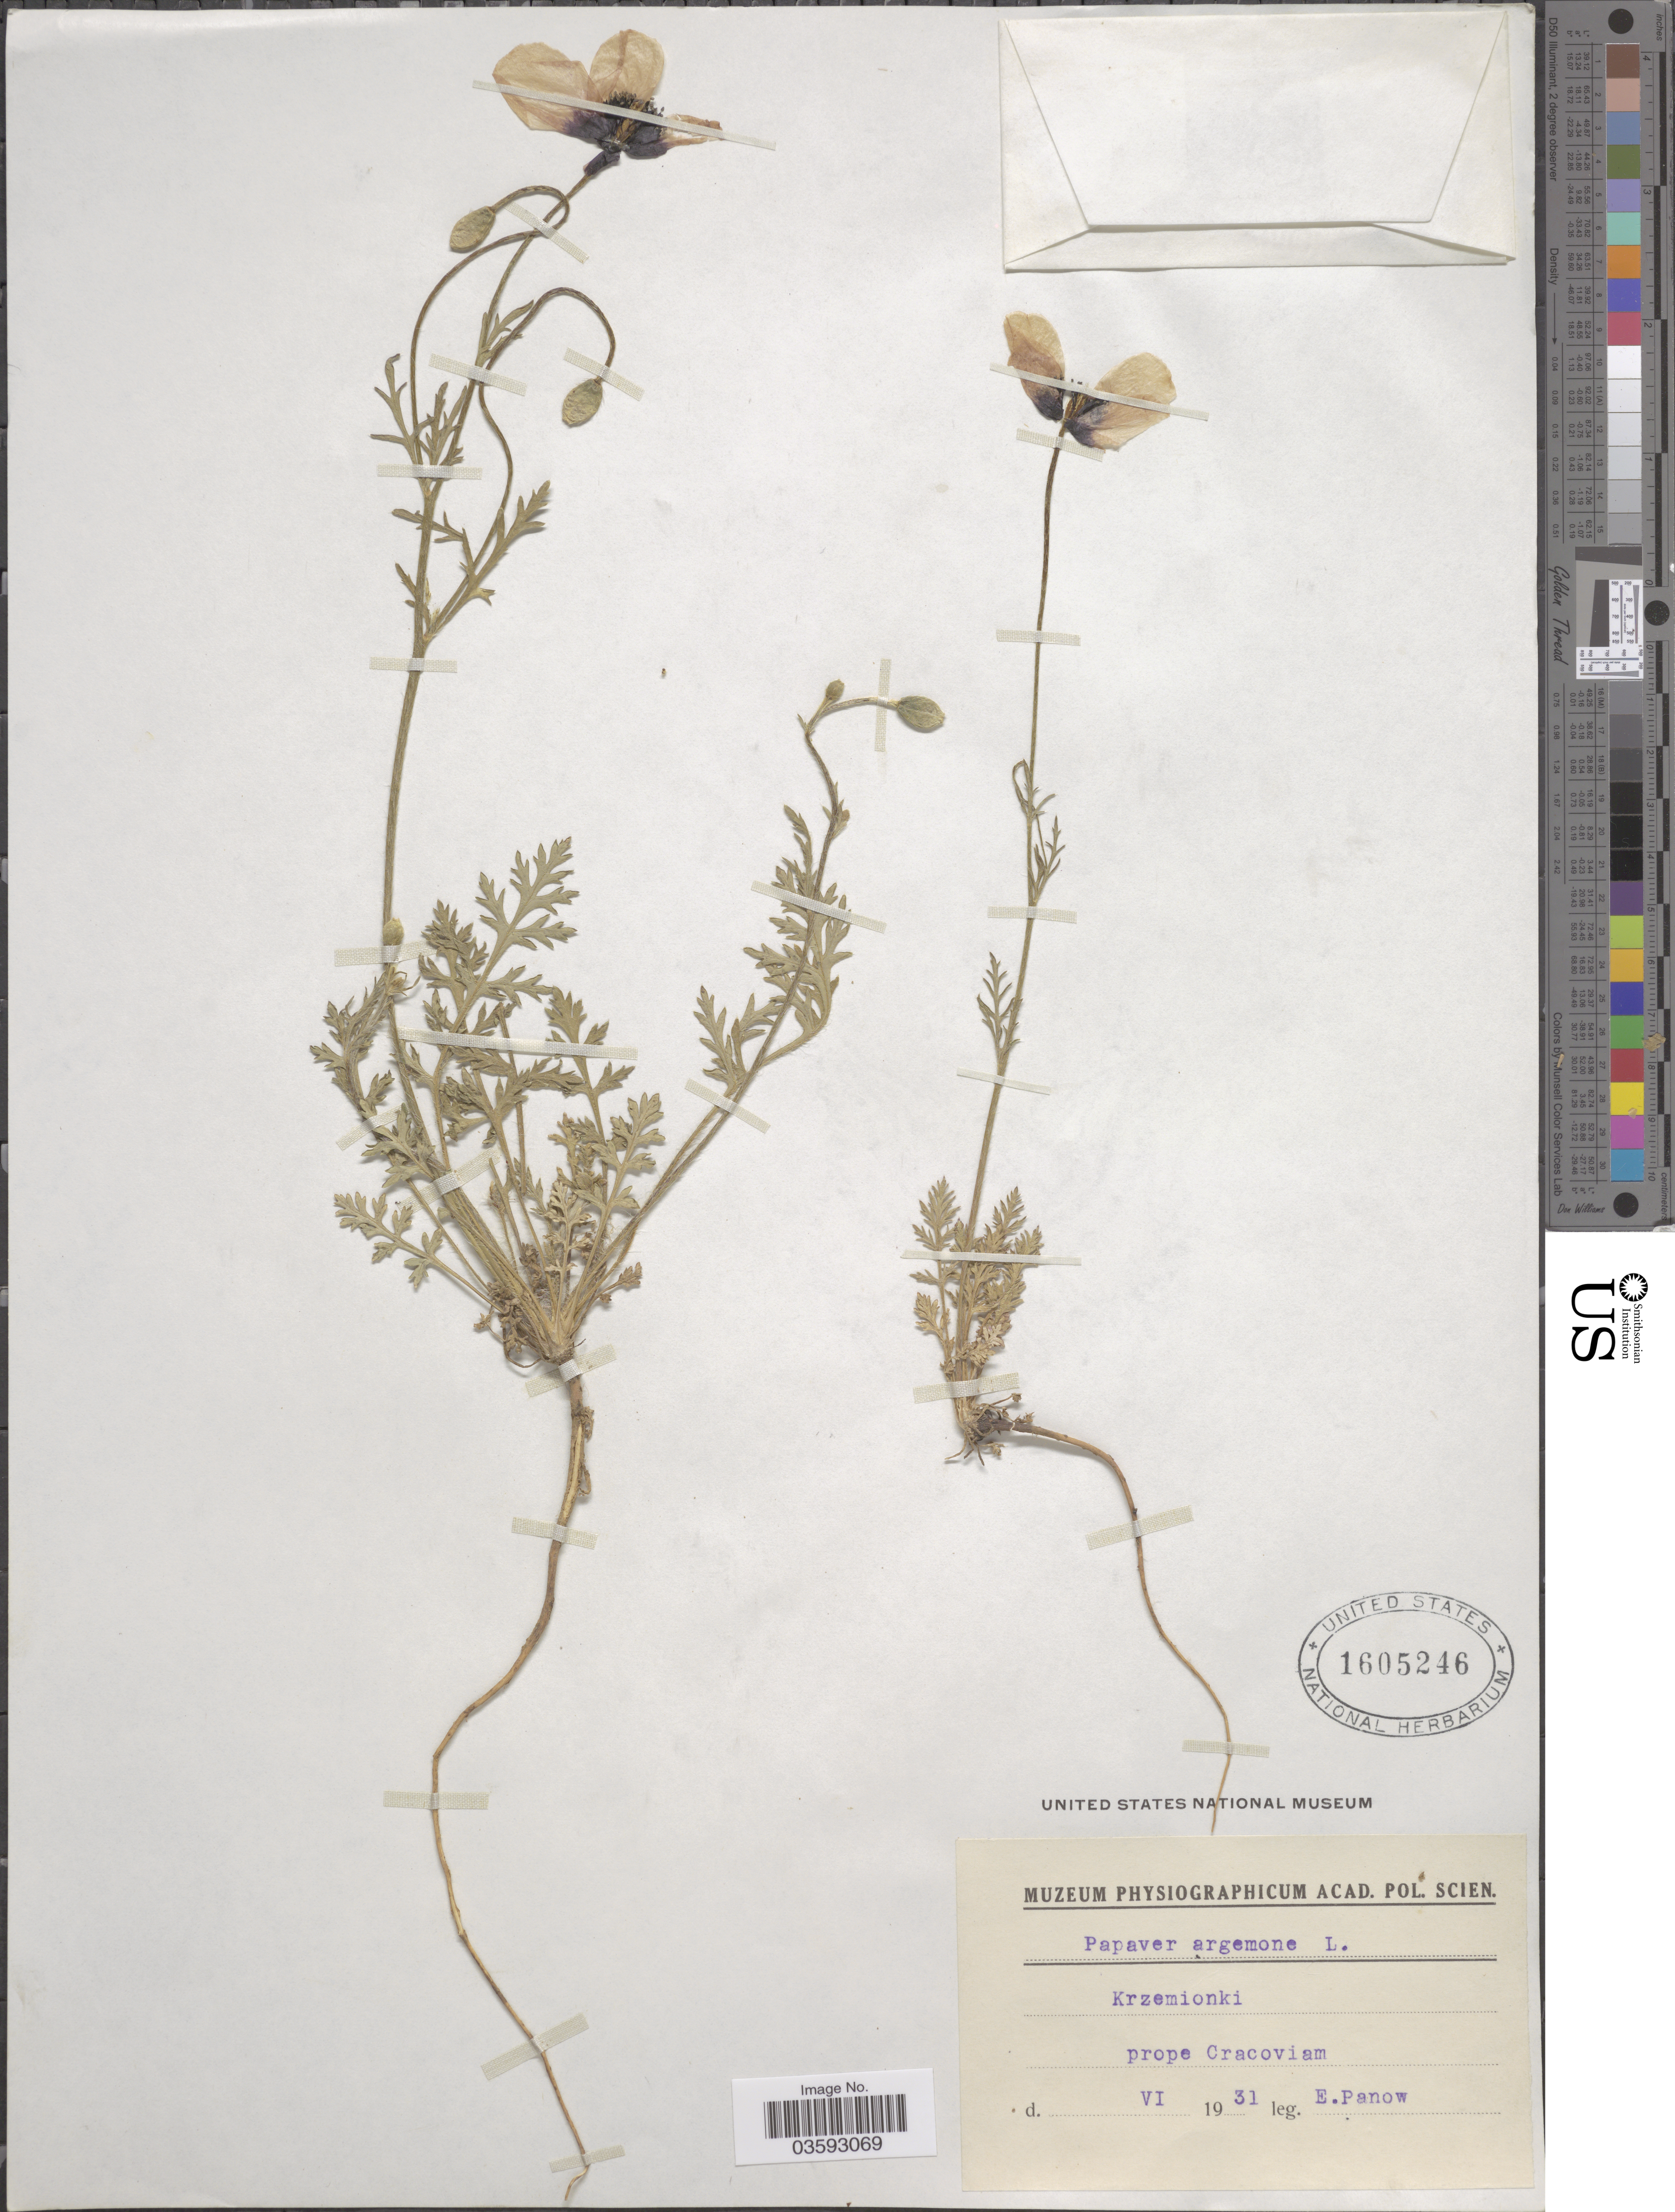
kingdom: Plantae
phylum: Tracheophyta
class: Magnoliopsida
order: Ranunculales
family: Papaveraceae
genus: Papaver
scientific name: Papaver argemone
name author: L.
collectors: E. Panow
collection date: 1931-06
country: Poland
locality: Krzemionki prope Cracoviam.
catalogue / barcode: US 1605246